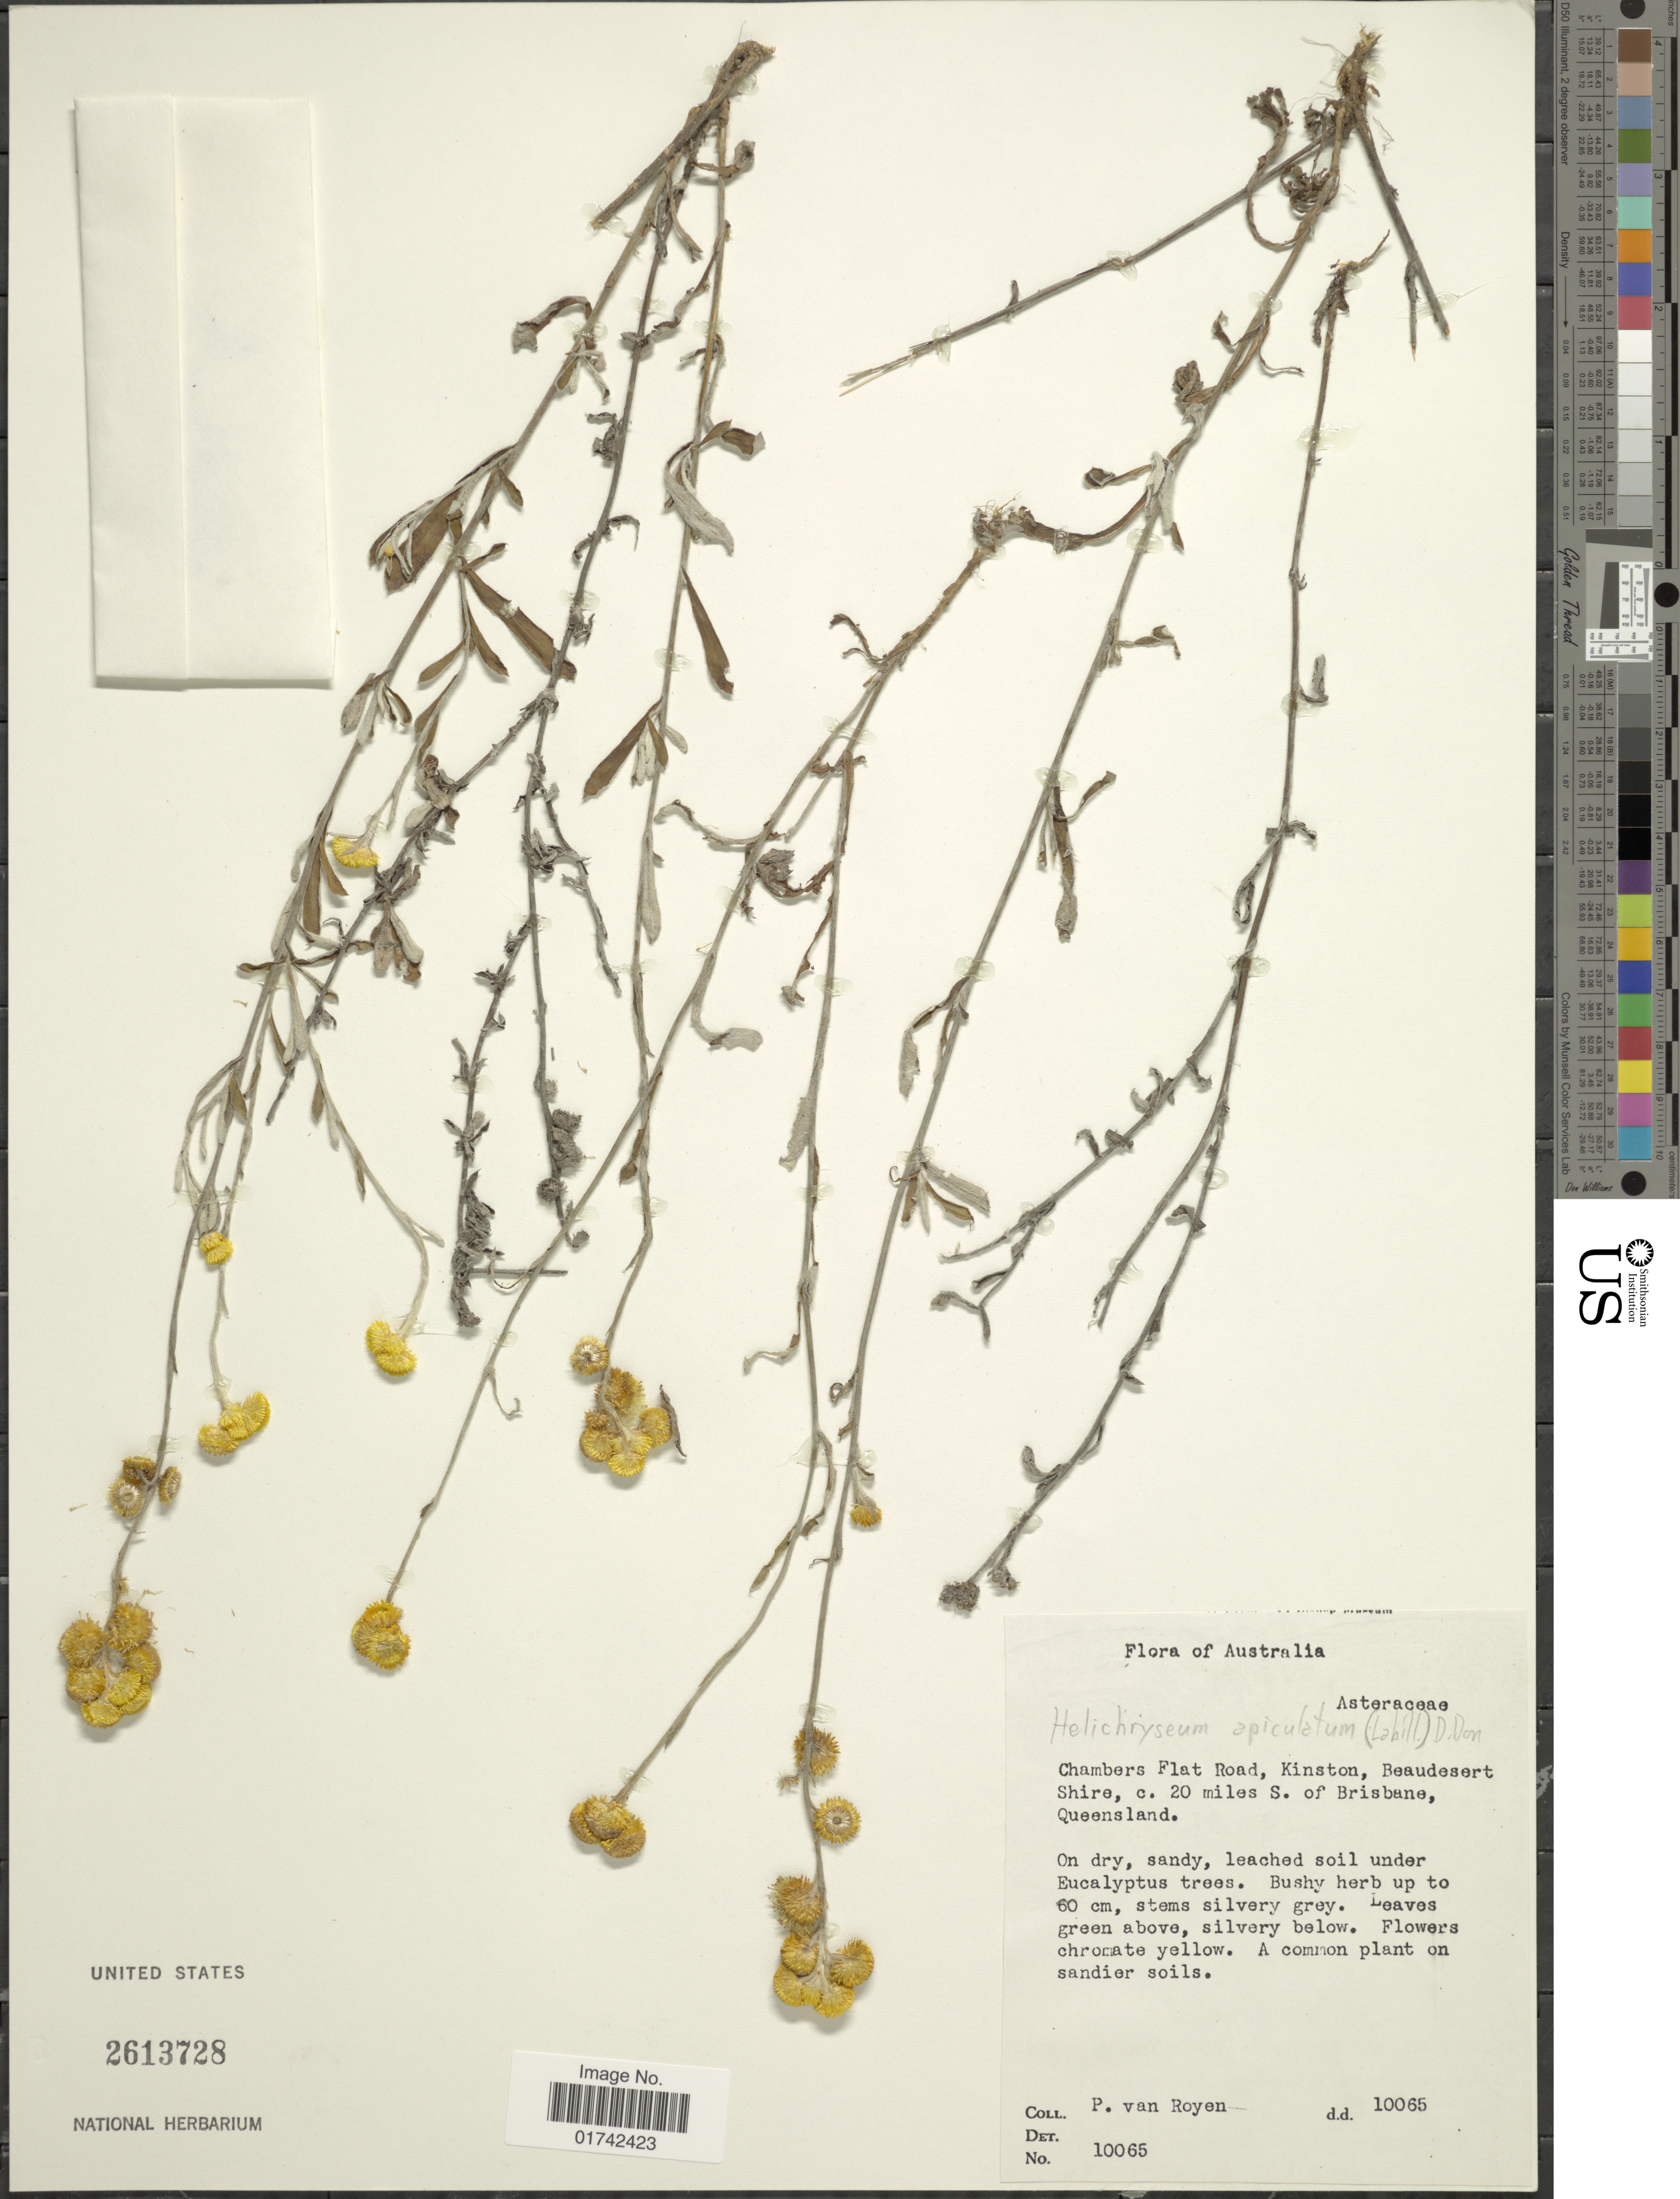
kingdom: Plantae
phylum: Tracheophyta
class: Magnoliopsida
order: Asterales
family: Asteraceae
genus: Helichrysum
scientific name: Helichrysum apiculatum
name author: (Labill.) D. Don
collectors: P. van Royan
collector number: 10065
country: Australia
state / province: Queensland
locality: Chambers Flat Road, Kinston, Beaudesert Shire, c. 20 miles S of Brisbane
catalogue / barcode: US 2613728